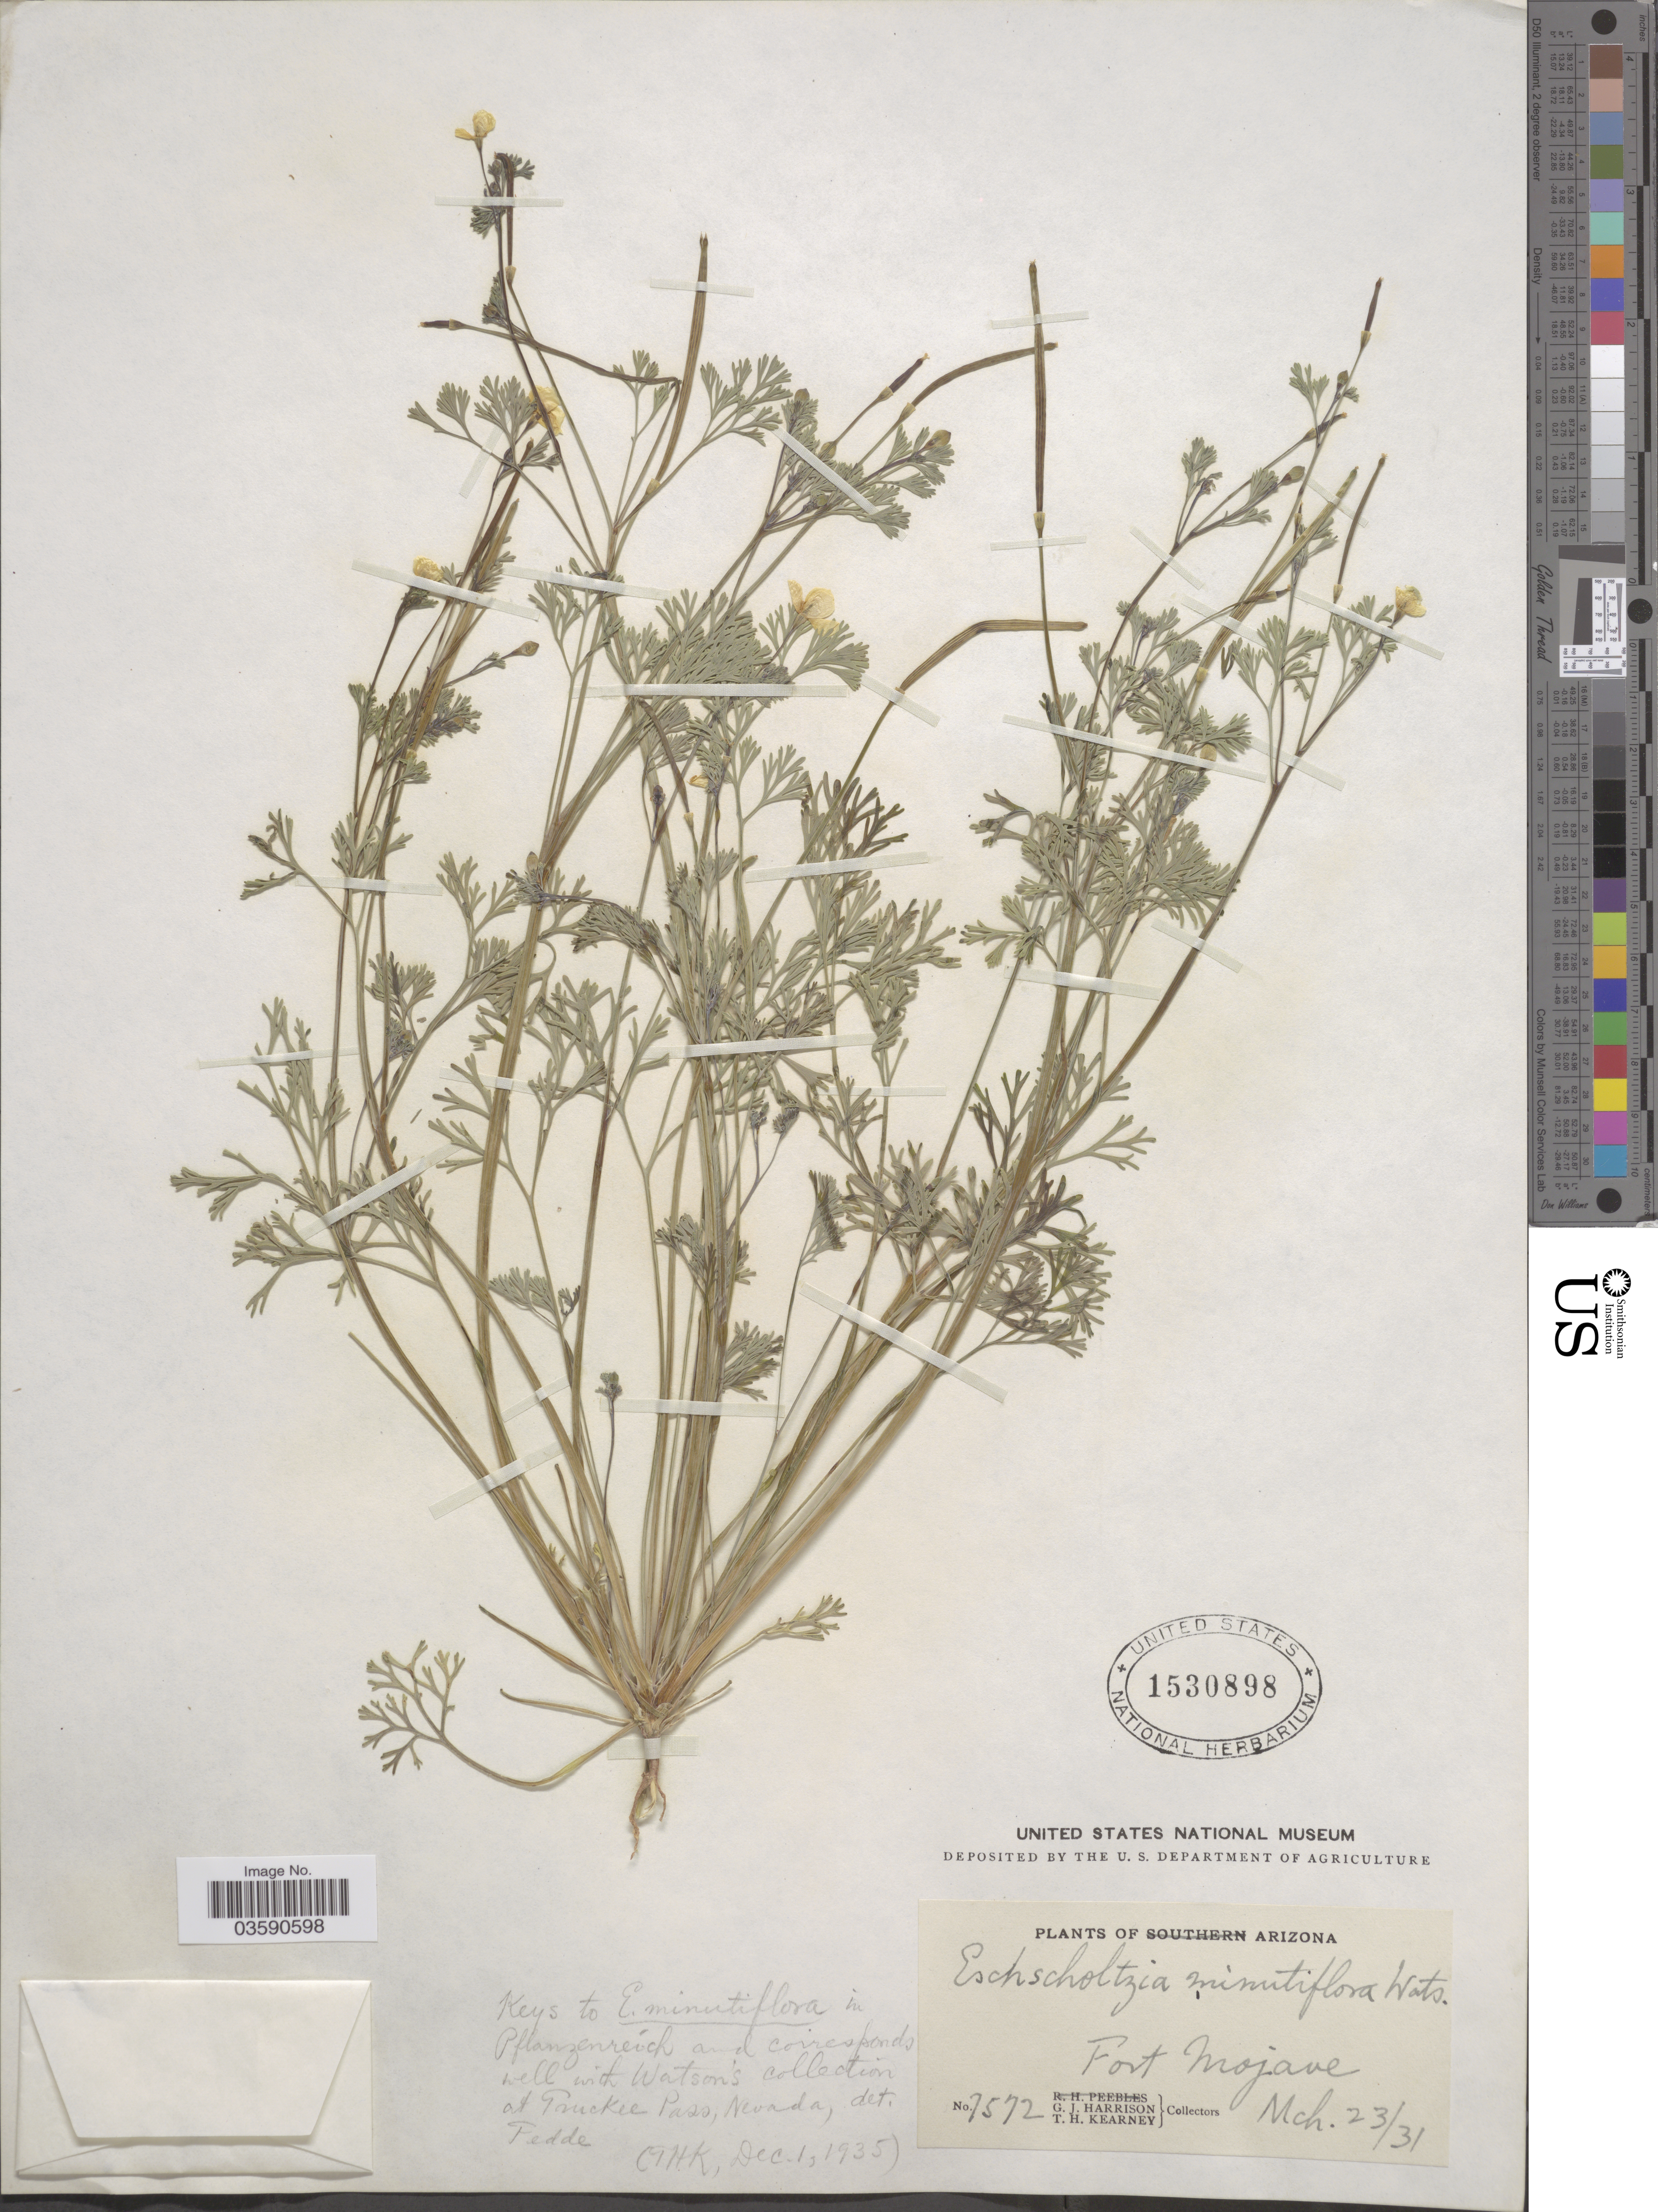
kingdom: Plantae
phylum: Tracheophyta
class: Magnoliopsida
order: Ranunculales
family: Papaveraceae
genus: Eschscholzia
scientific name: Eschscholzia minuscula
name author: Greene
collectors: G. J. Harrison & T. H. Kearney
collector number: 7572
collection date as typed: Transcribed d/m/y: 23/3/31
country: United States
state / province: Arizona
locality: Fort Mojave.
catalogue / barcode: US 1530898